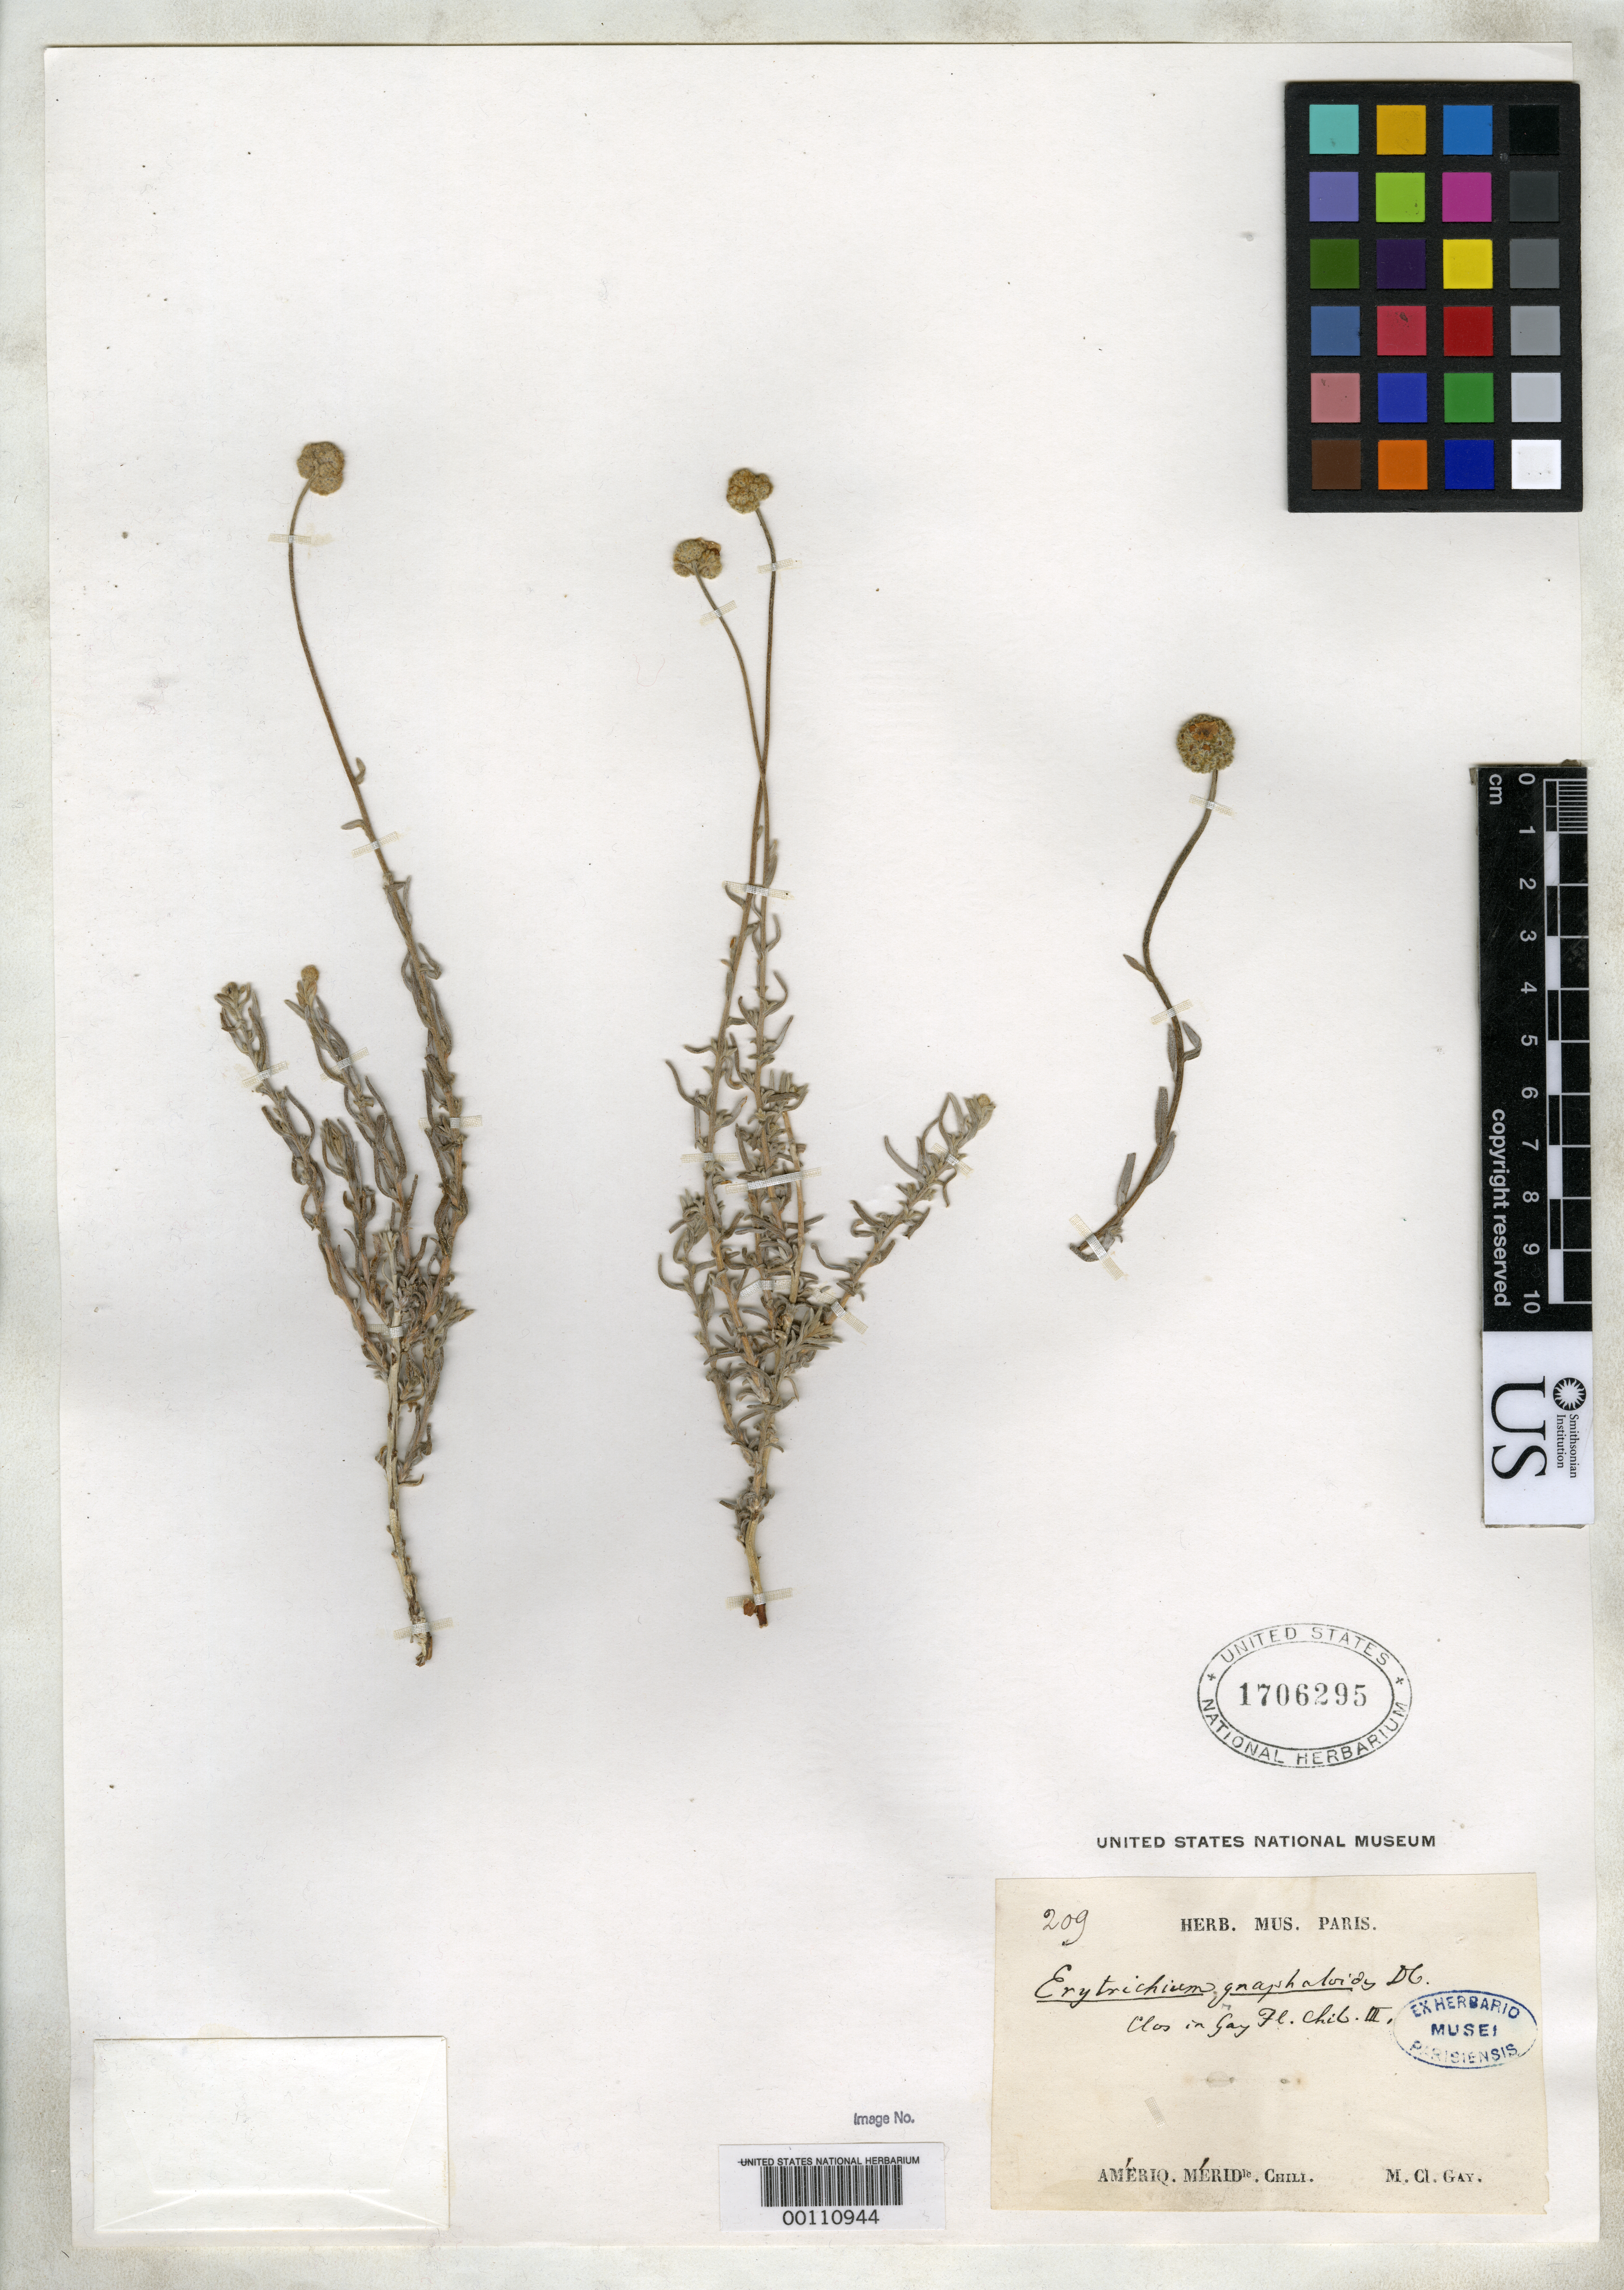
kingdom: Plantae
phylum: Tracheophyta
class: Magnoliopsida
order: Boraginales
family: Boraginaceae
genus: Eritrichium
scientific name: Eritrichium gnaphalioides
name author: A. DC. in DC.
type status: Type Collection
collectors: C. Gay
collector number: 209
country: Chile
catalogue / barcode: US 1706295